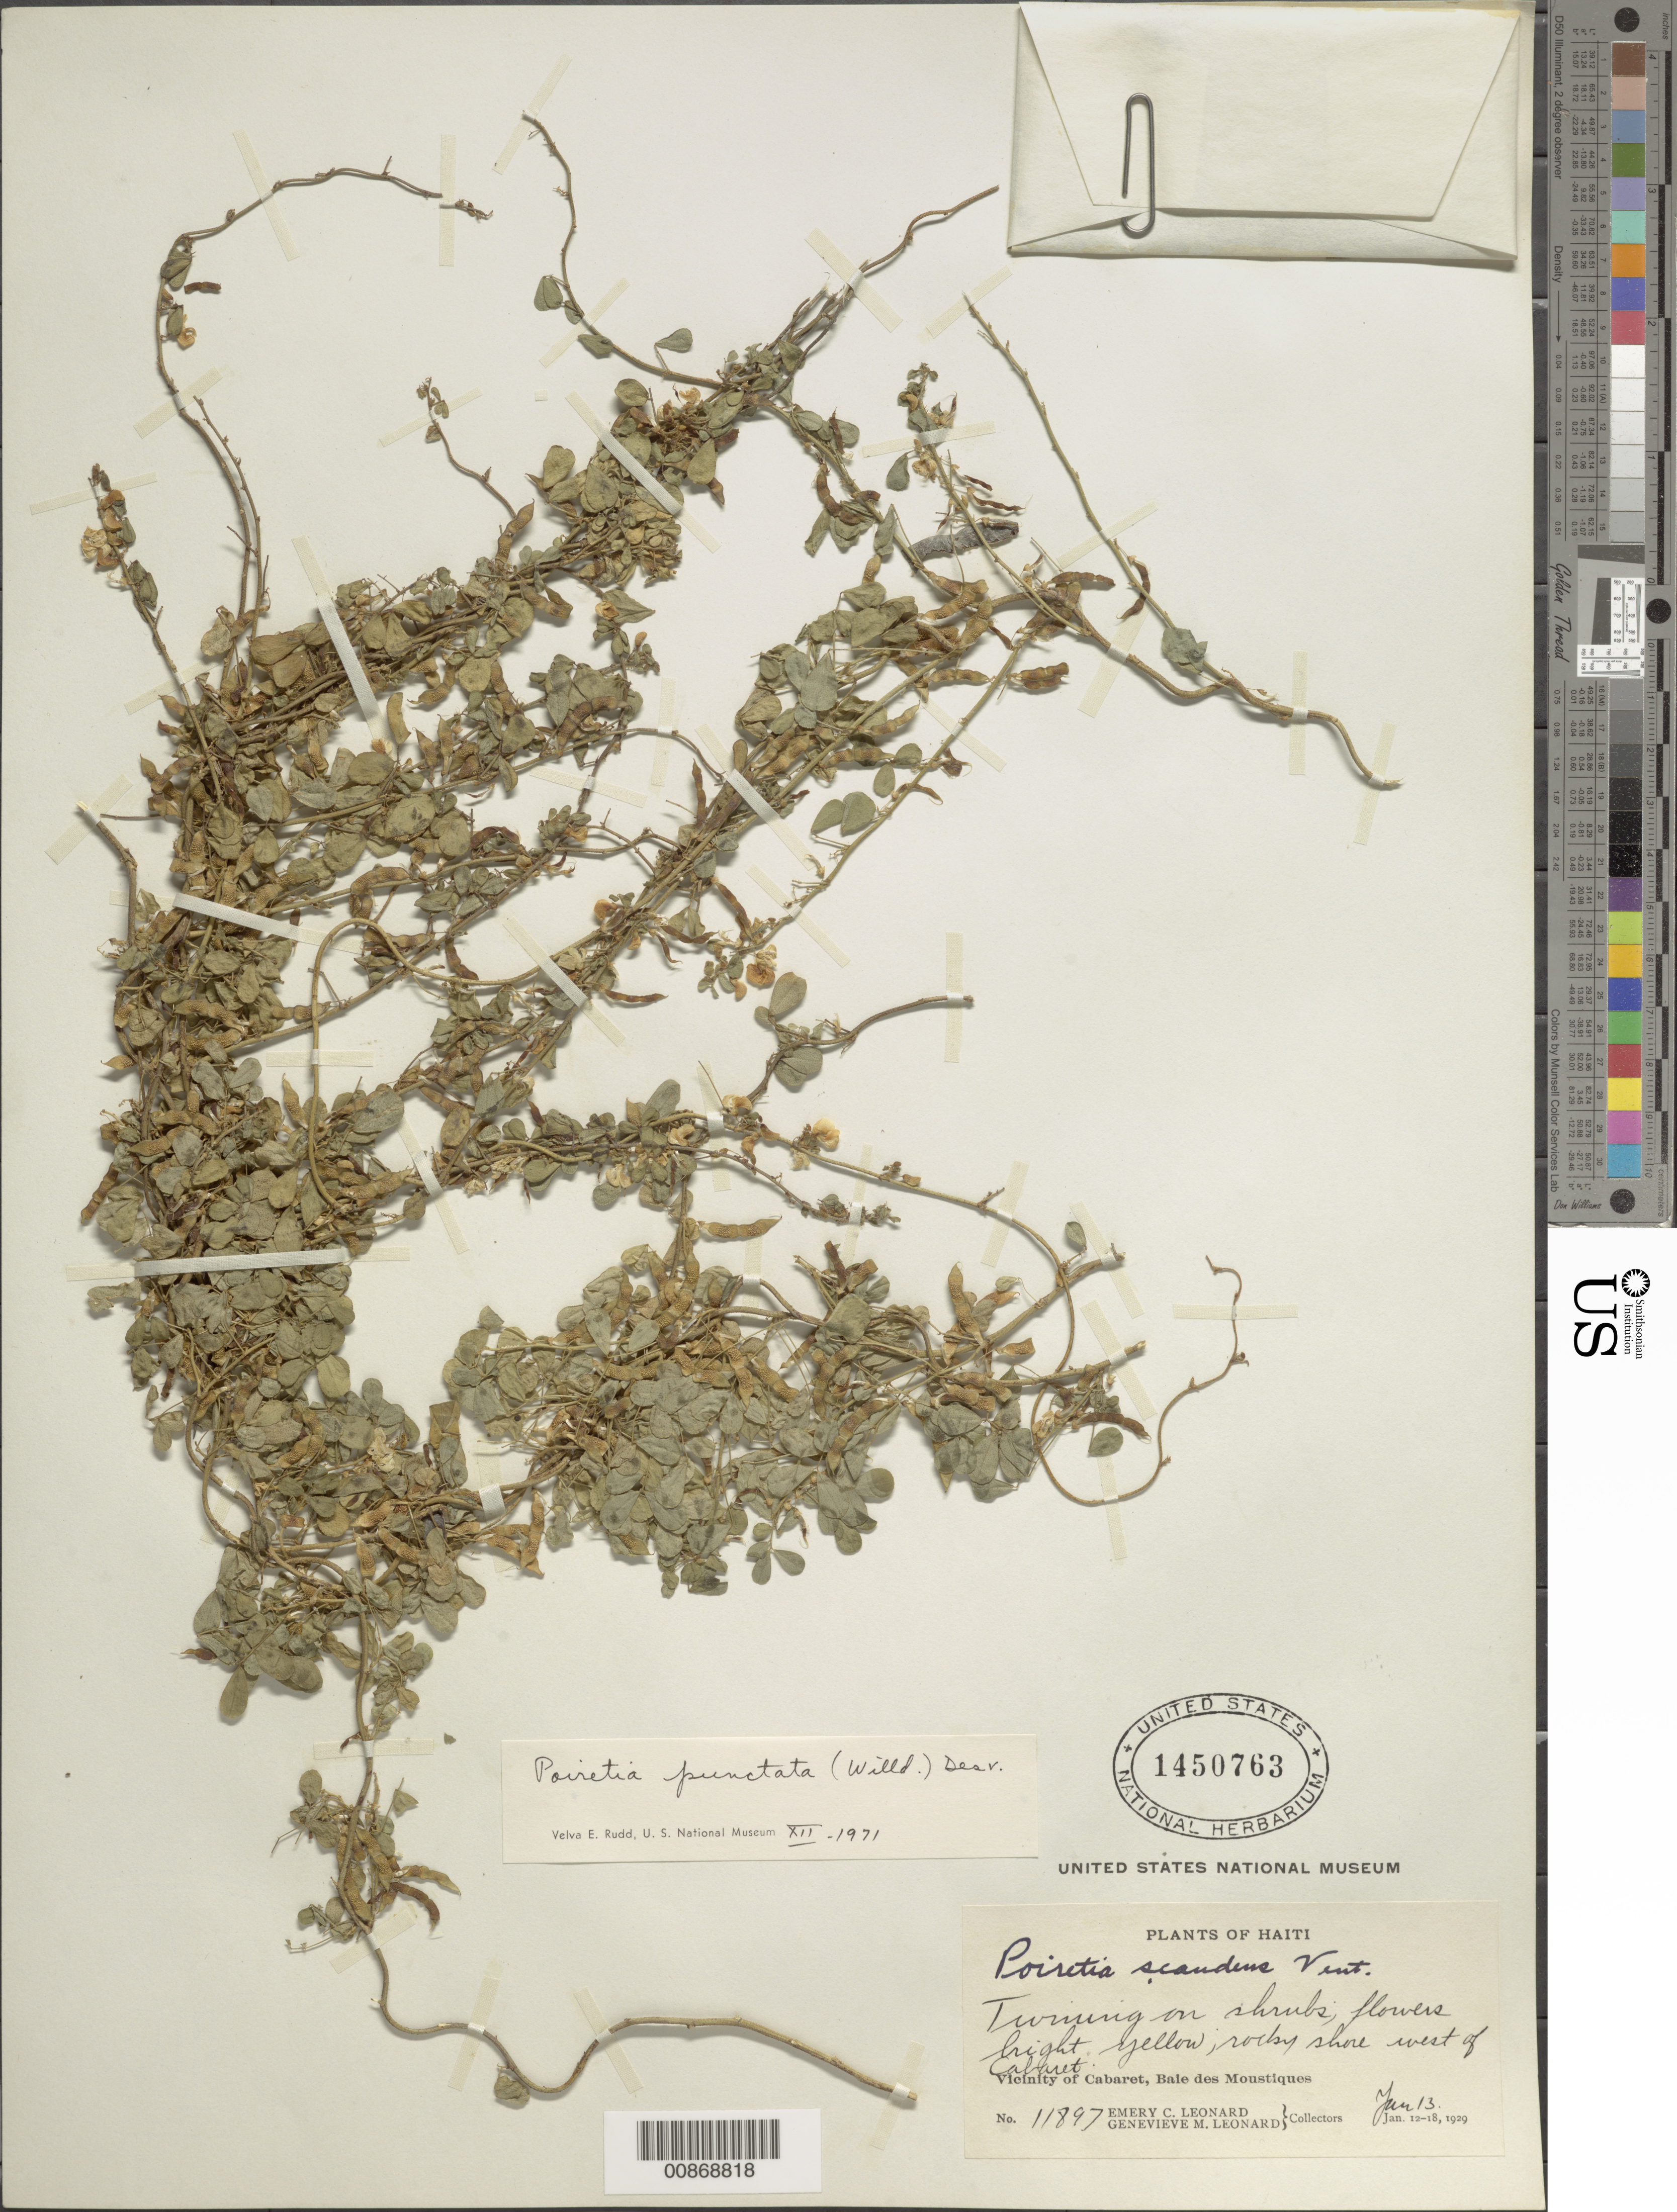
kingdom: Plantae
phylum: Tracheophyta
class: Magnoliopsida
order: Fabales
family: Fabaceae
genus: Poiretia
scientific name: Poiretia scandens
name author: Vent.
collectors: E. C. Leonard & G. M. Leonard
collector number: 11897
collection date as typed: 13 Jan 1929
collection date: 1929-01-13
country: Haiti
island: Hispaniola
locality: Vicinity of Cabaret, Baie des Moustiques. Rocky shore west of Cabaret.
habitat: Twining on shrubs.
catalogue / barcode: US 1450763